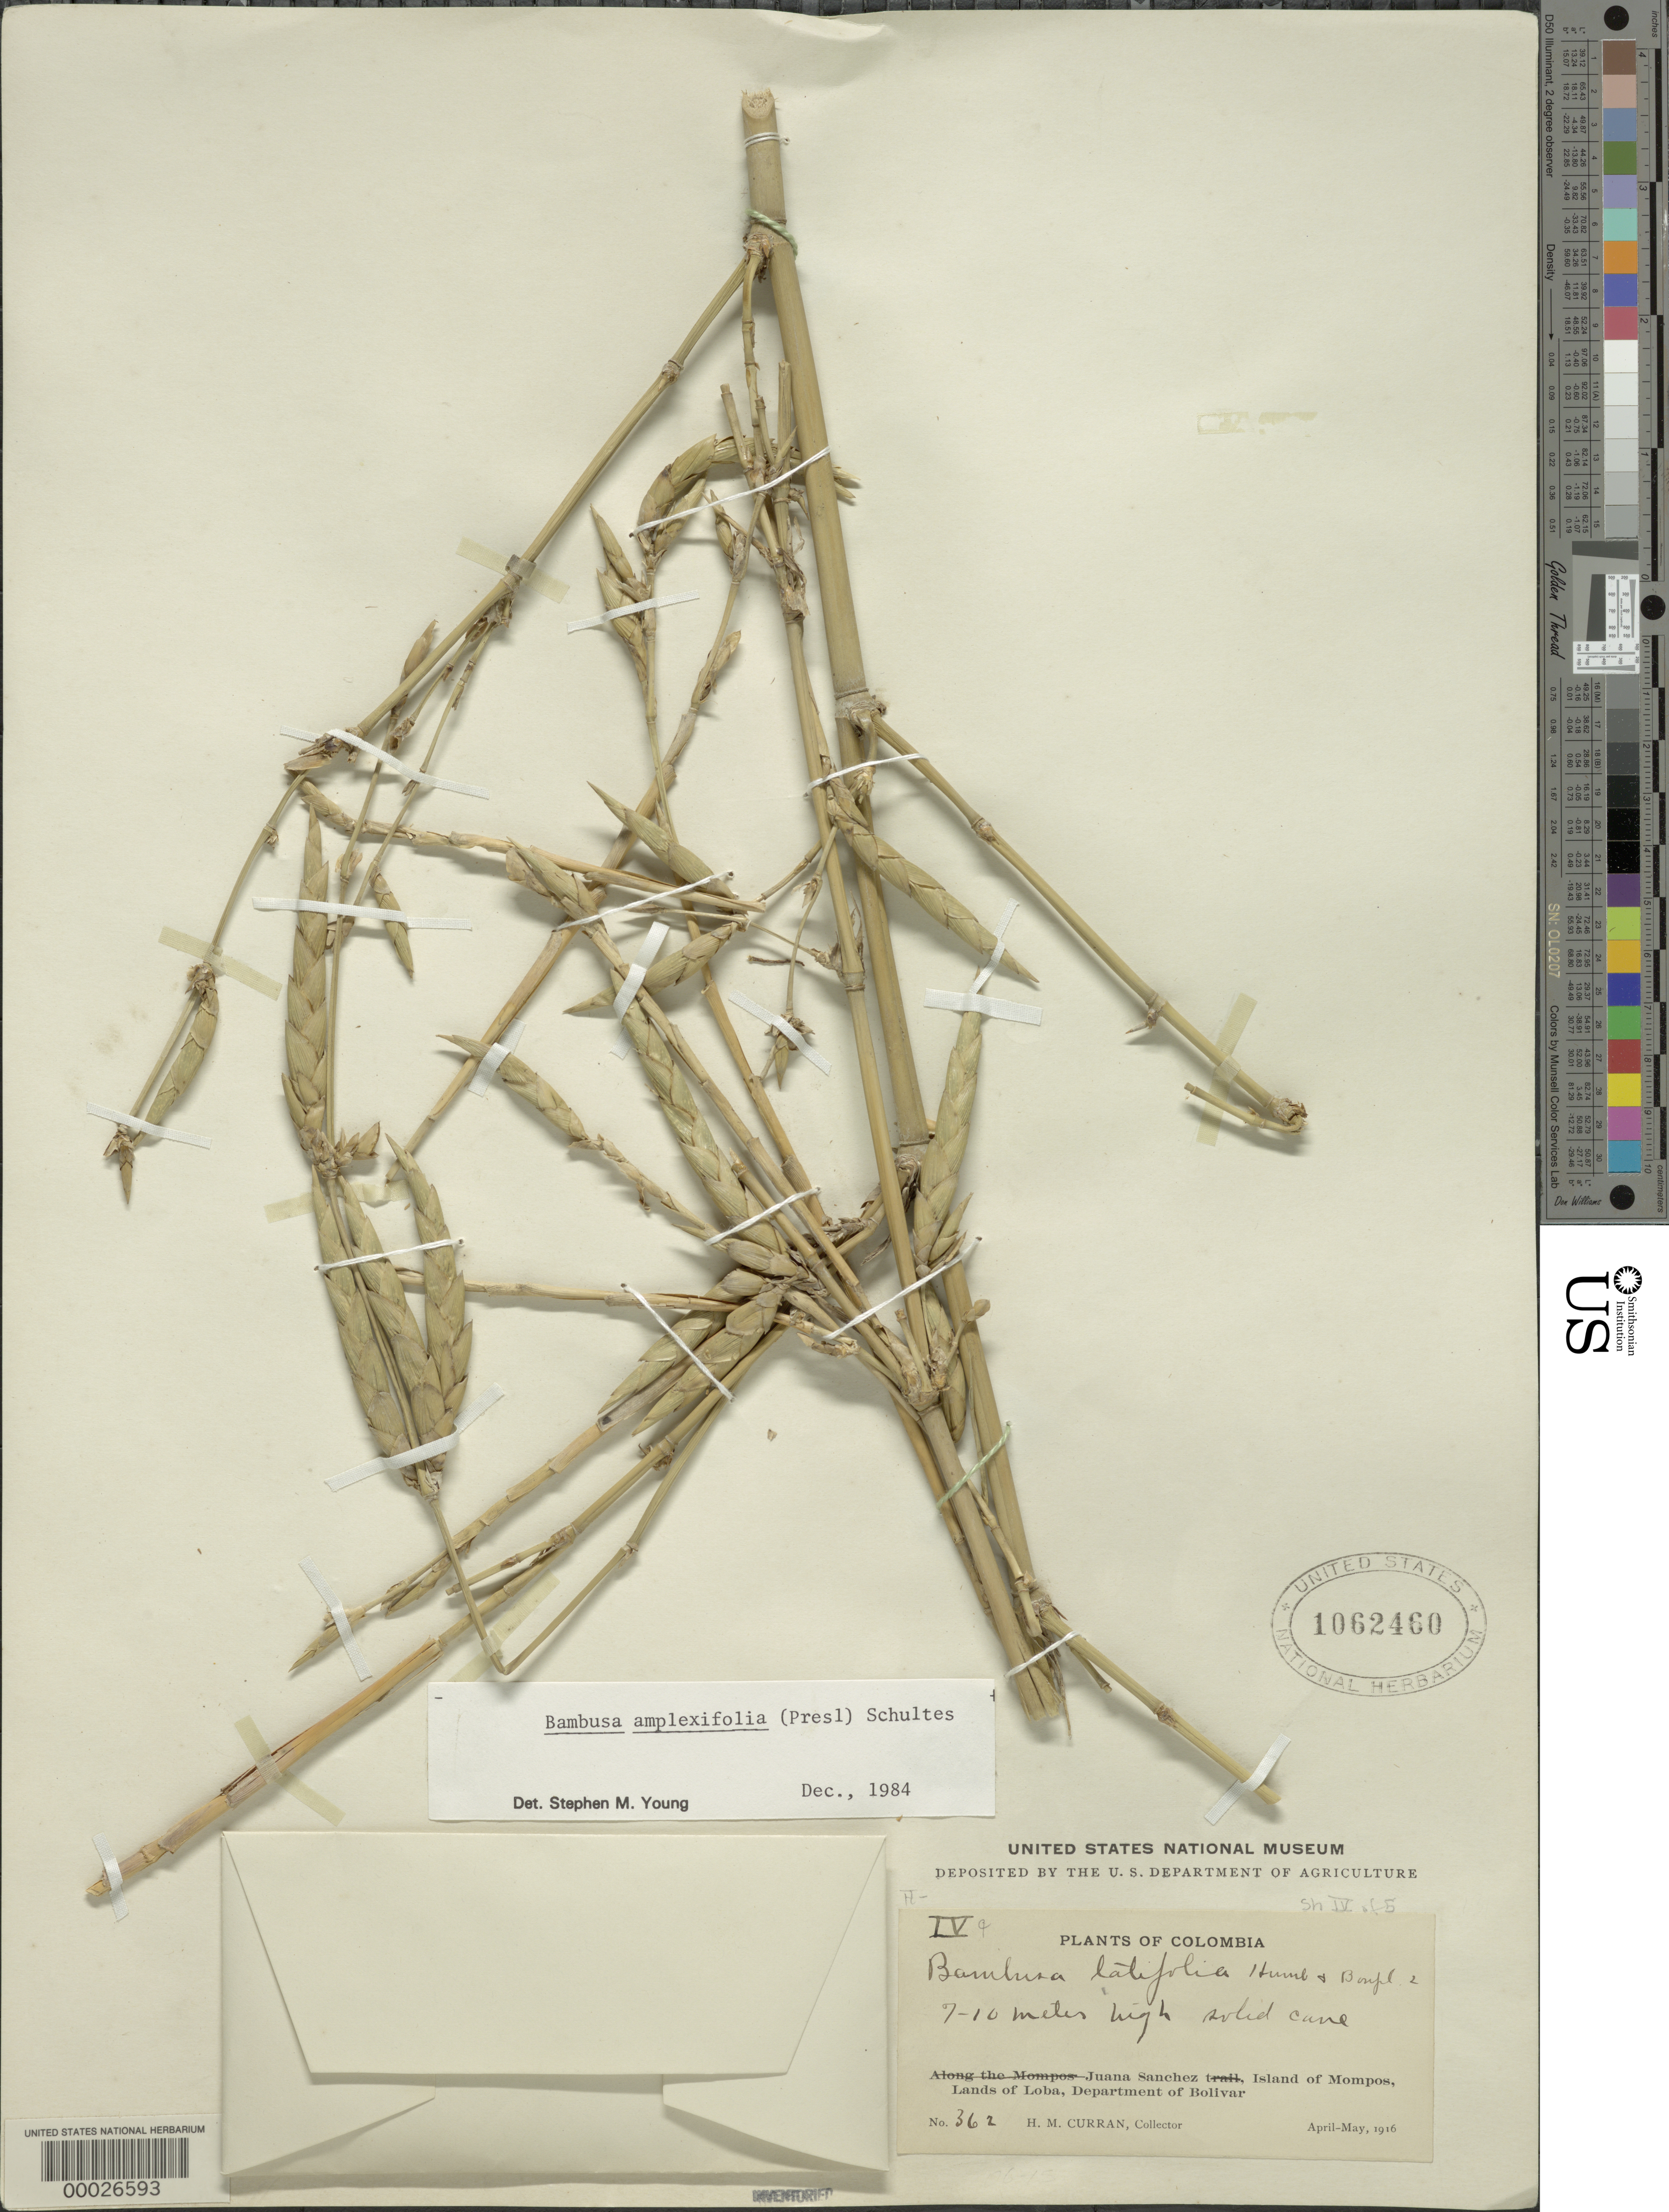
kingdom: Plantae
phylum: Tracheophyta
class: Liliopsida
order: Poales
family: Poaceae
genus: Guadua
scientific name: Guadua amplexifolia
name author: J. Presl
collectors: H. M. Curran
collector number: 362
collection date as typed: Apr 1916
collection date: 1916-04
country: Colombia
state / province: Bolívar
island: Mompos I.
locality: Juana Sanchez, Island of Mompos, Lands of Loba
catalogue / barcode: US 1062460